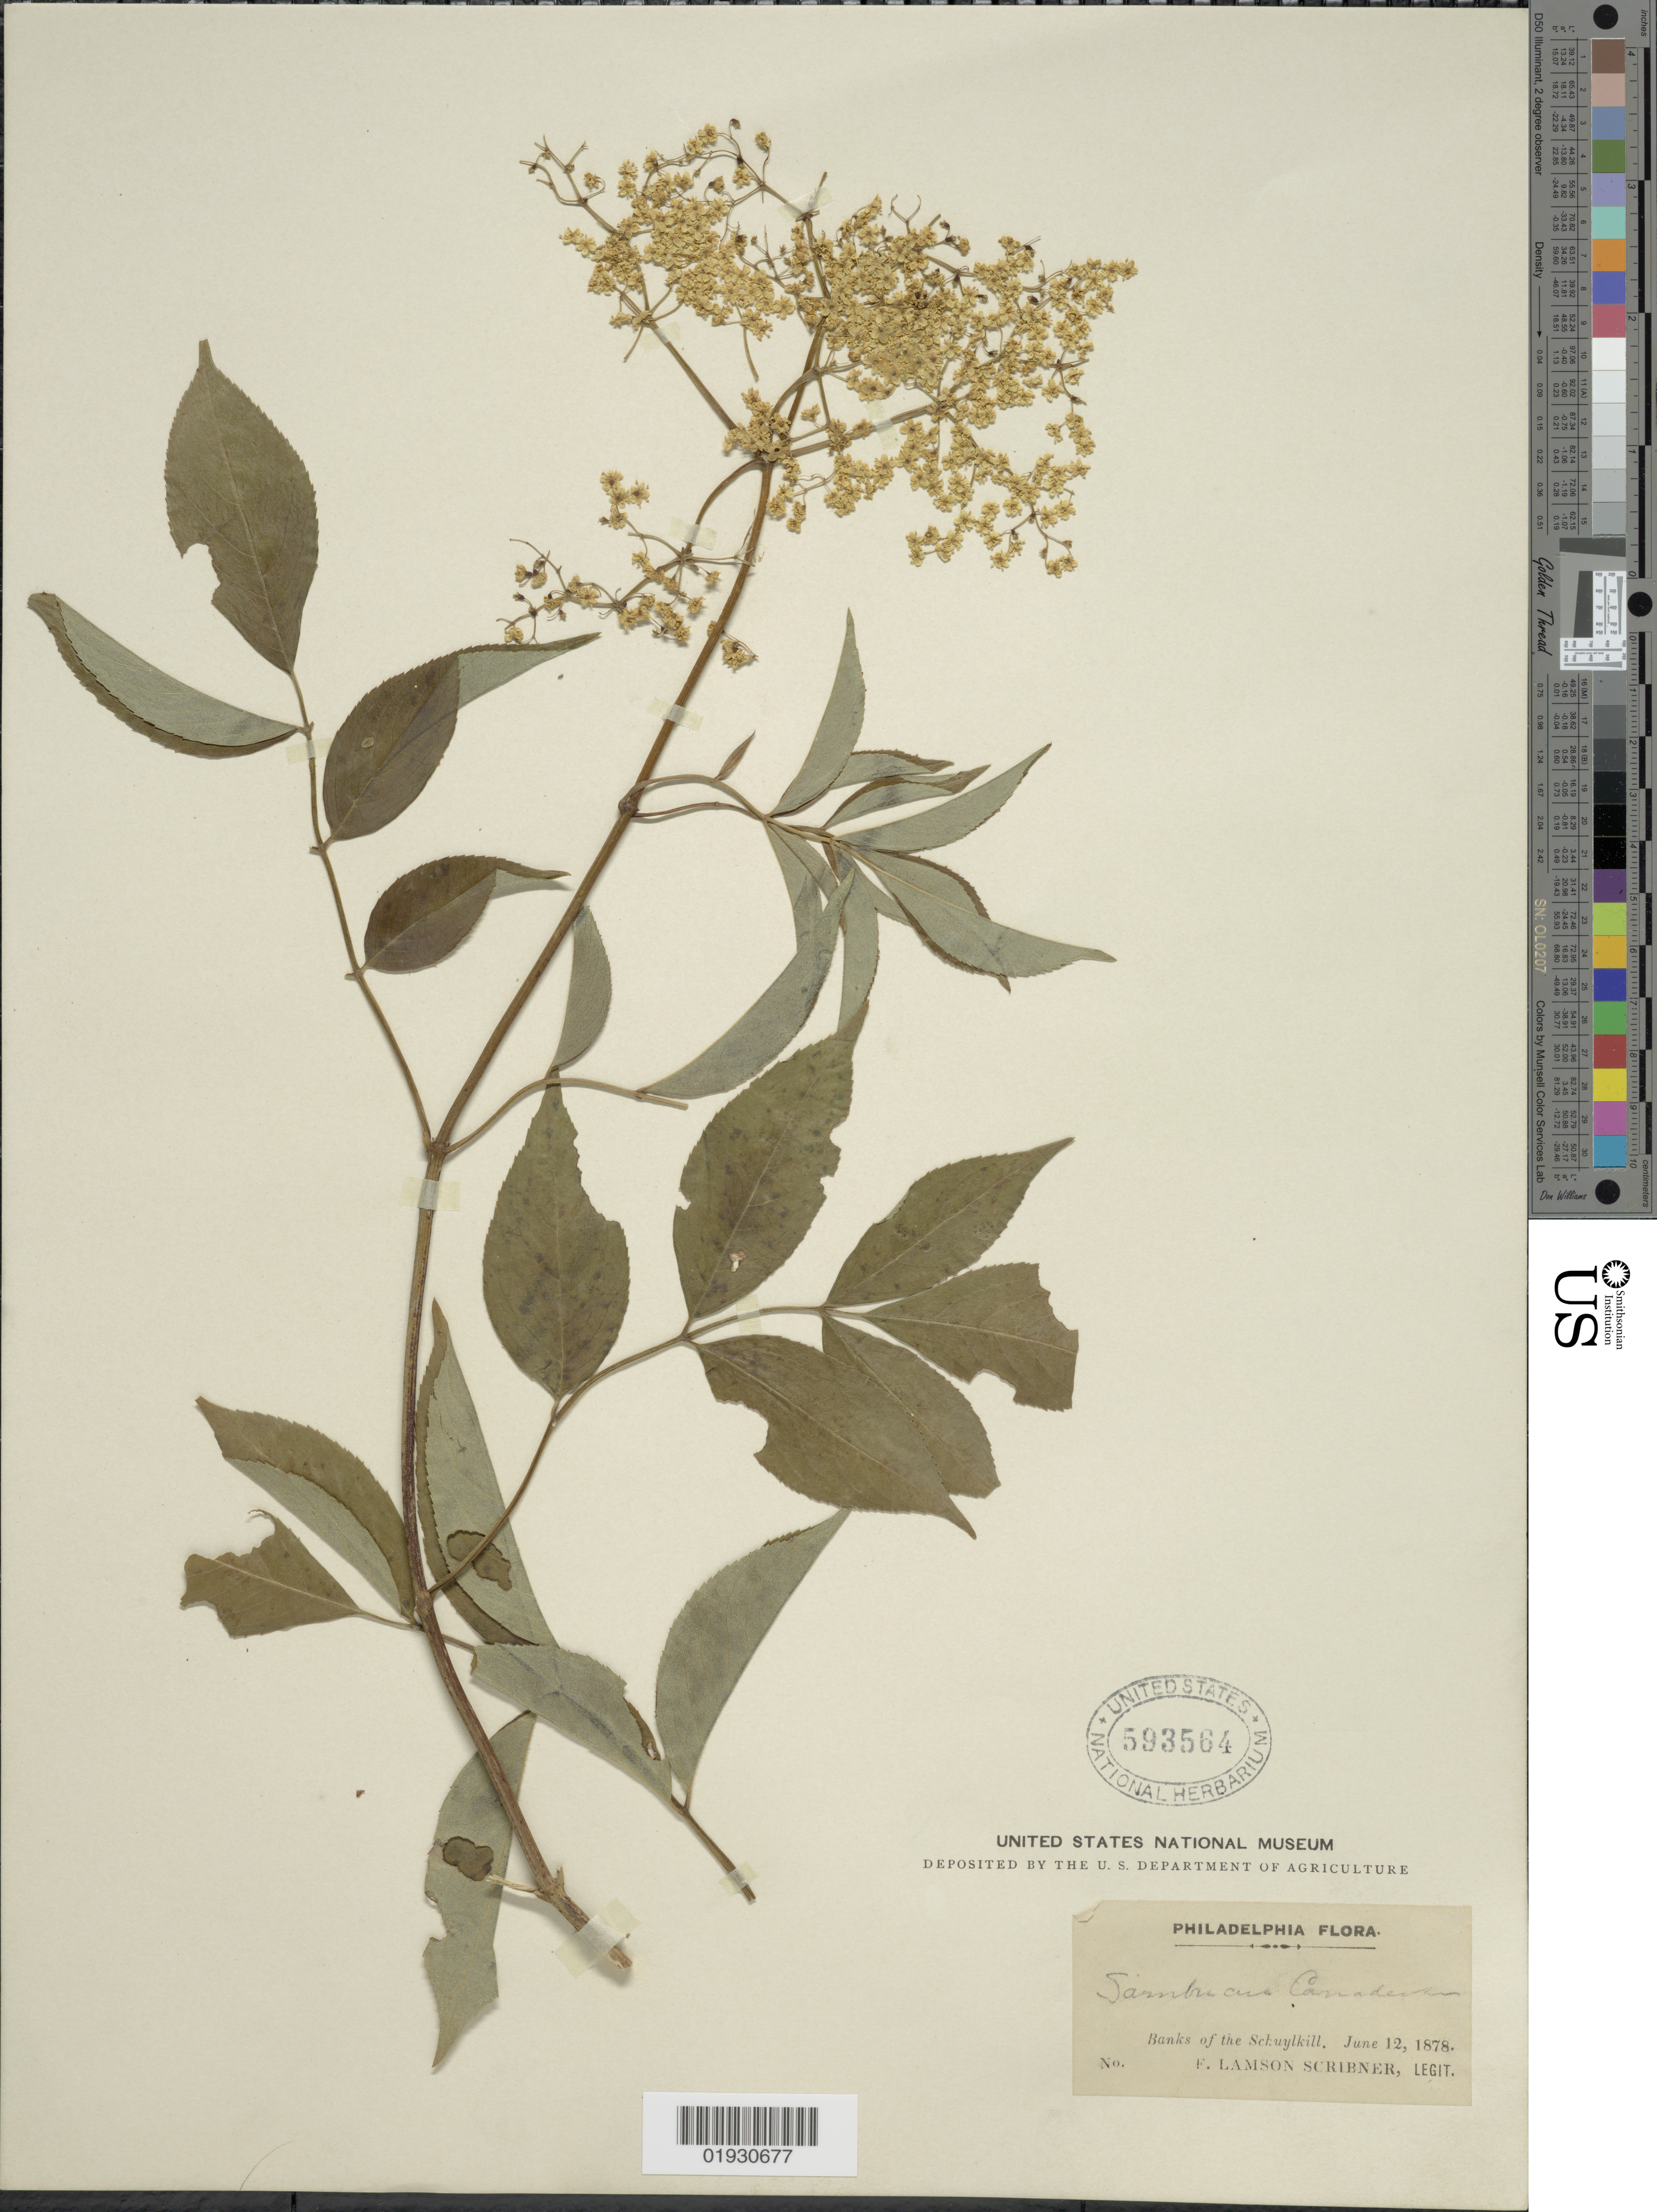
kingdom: Plantae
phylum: Tracheophyta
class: Magnoliopsida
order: Dipsacales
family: Viburnaceae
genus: Sambucus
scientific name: Sambucus canadensis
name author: L.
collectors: F. L. Scribner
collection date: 1878-06-12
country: United States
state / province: Pennsylvania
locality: Philadelphia, Banks of the Schuylkill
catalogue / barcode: US 593564